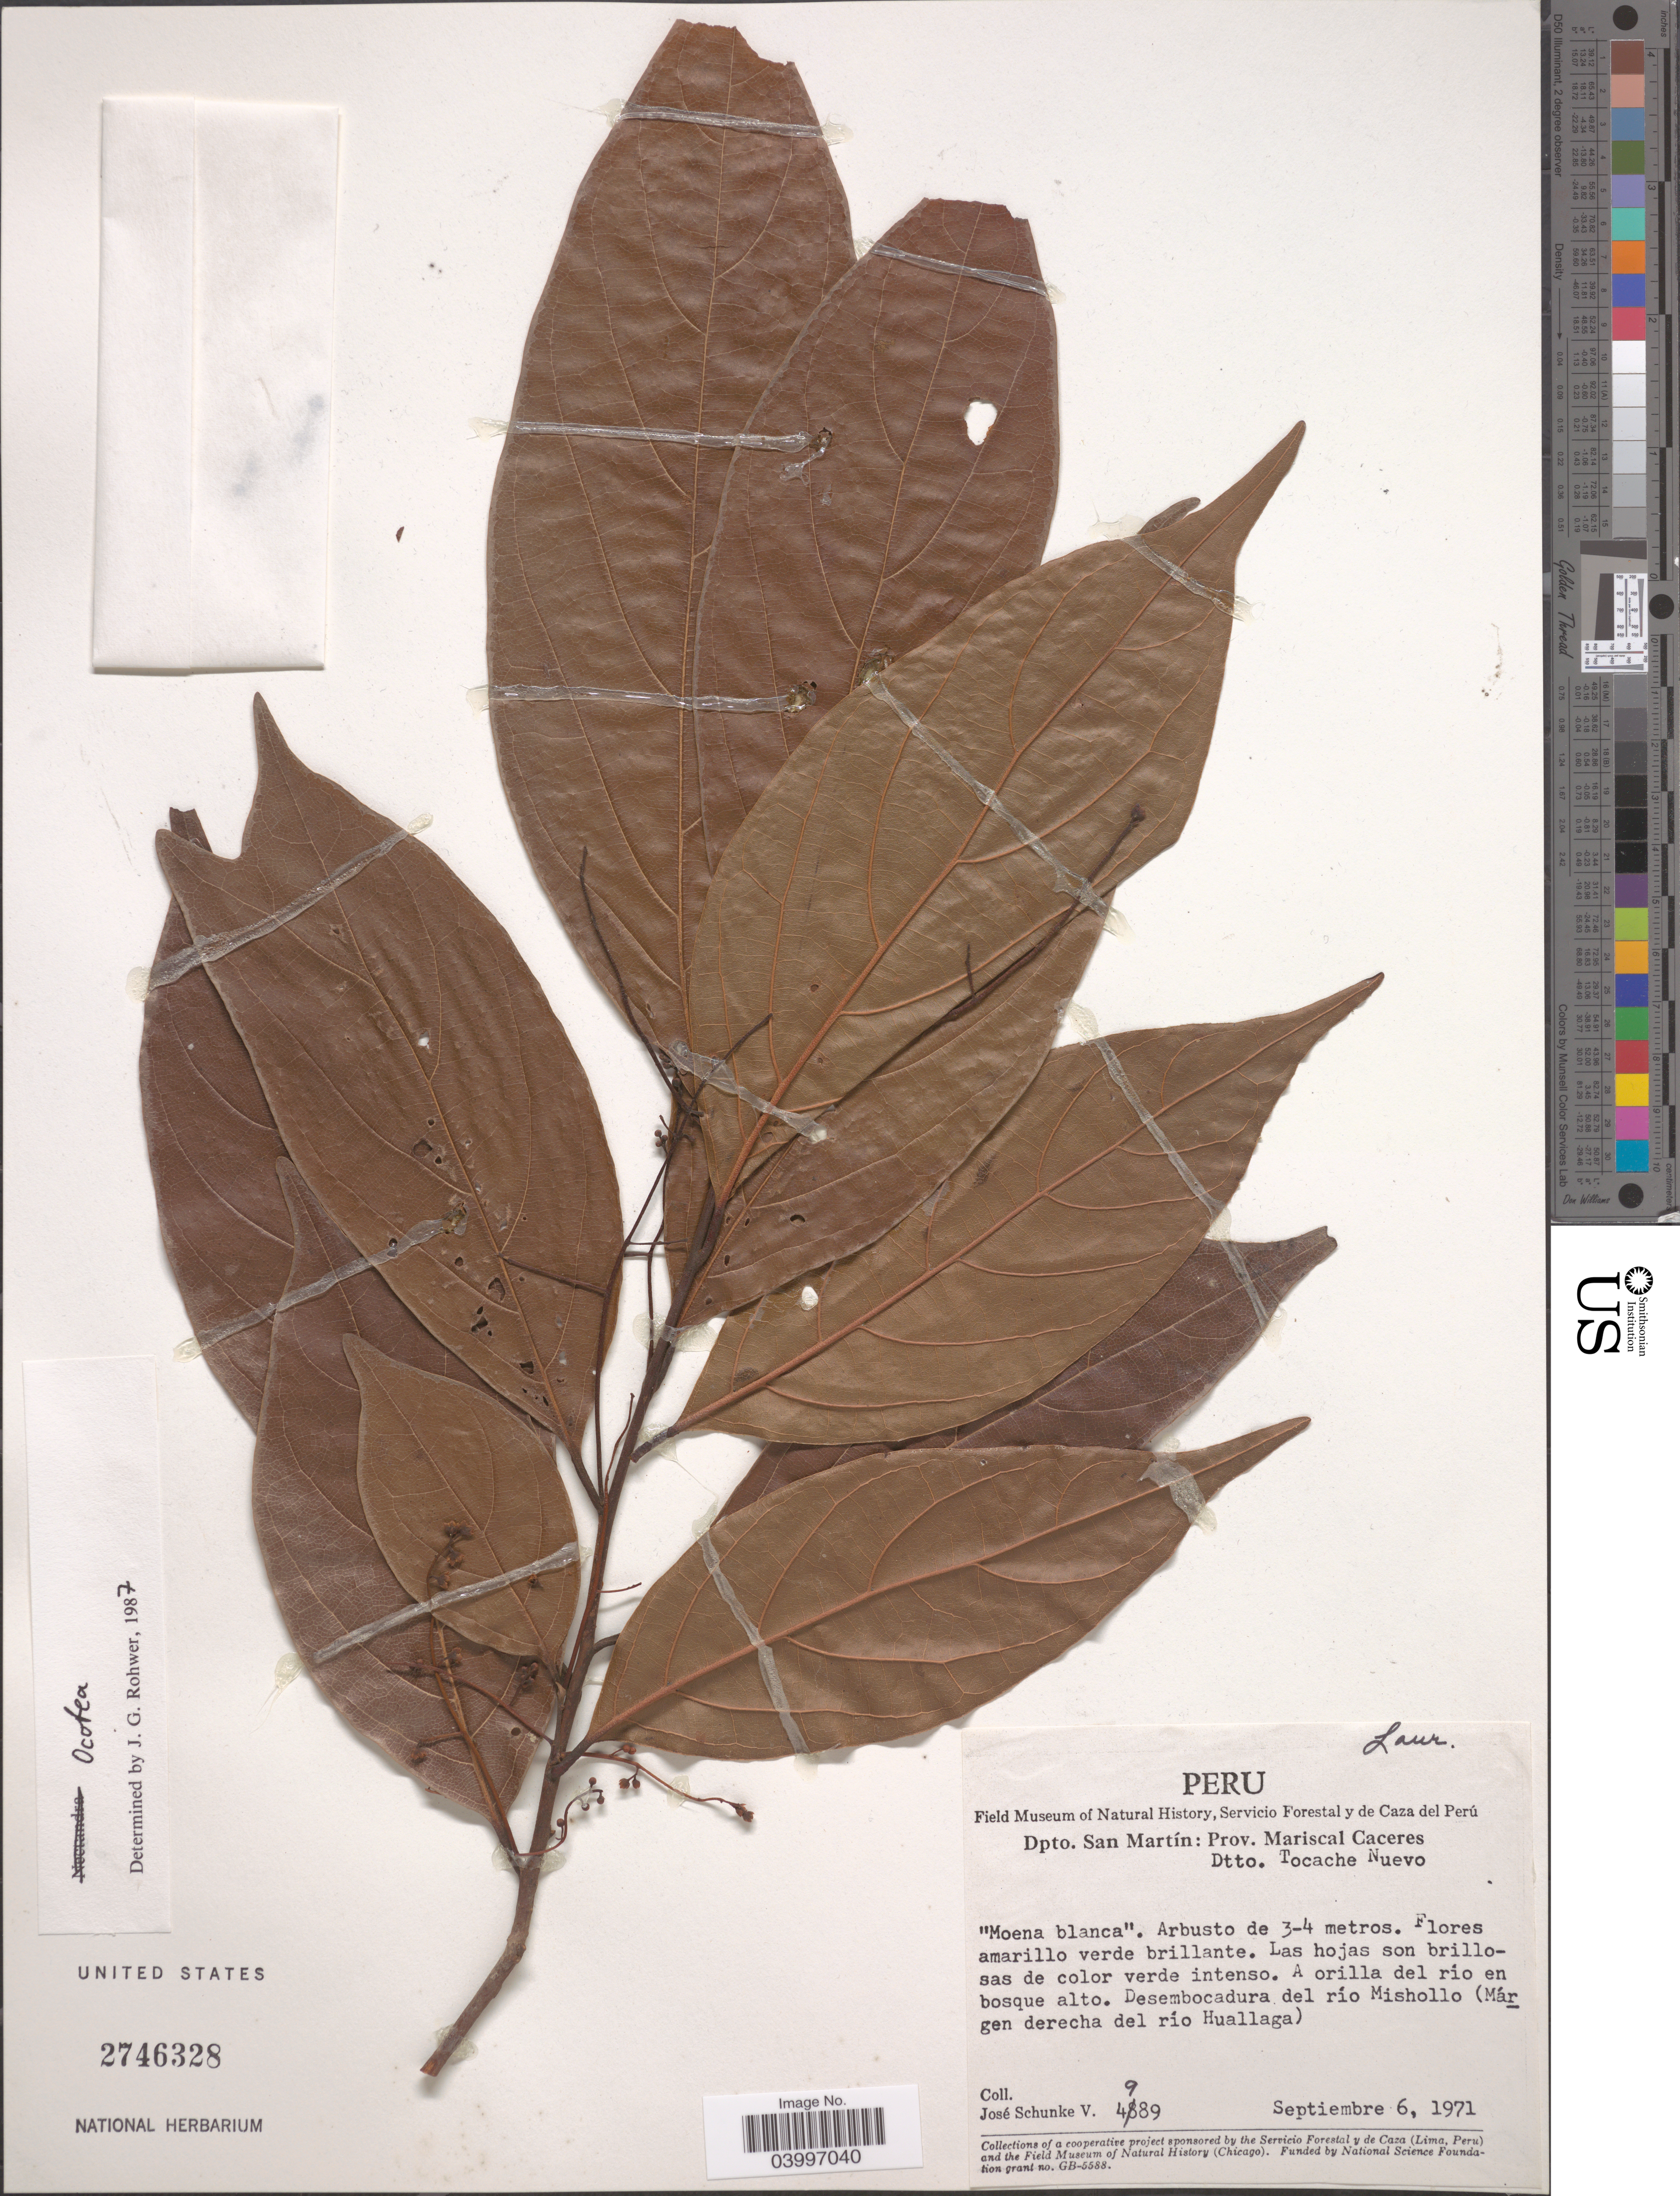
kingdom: Plantae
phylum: Tracheophyta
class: Magnoliopsida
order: Laurales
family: Lauraceae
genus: Ocotea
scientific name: Ocotea sp.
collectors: J. Schunke Vigo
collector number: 4989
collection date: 1971-09-06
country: Peru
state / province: San Martín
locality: Dpto. San Martín: Prov. Mariscal Caceres Dtto. Tocache Nuevo. Desembocadura del río Mishollo (Márgen derecha del río Huallaga).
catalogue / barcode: US 2746328